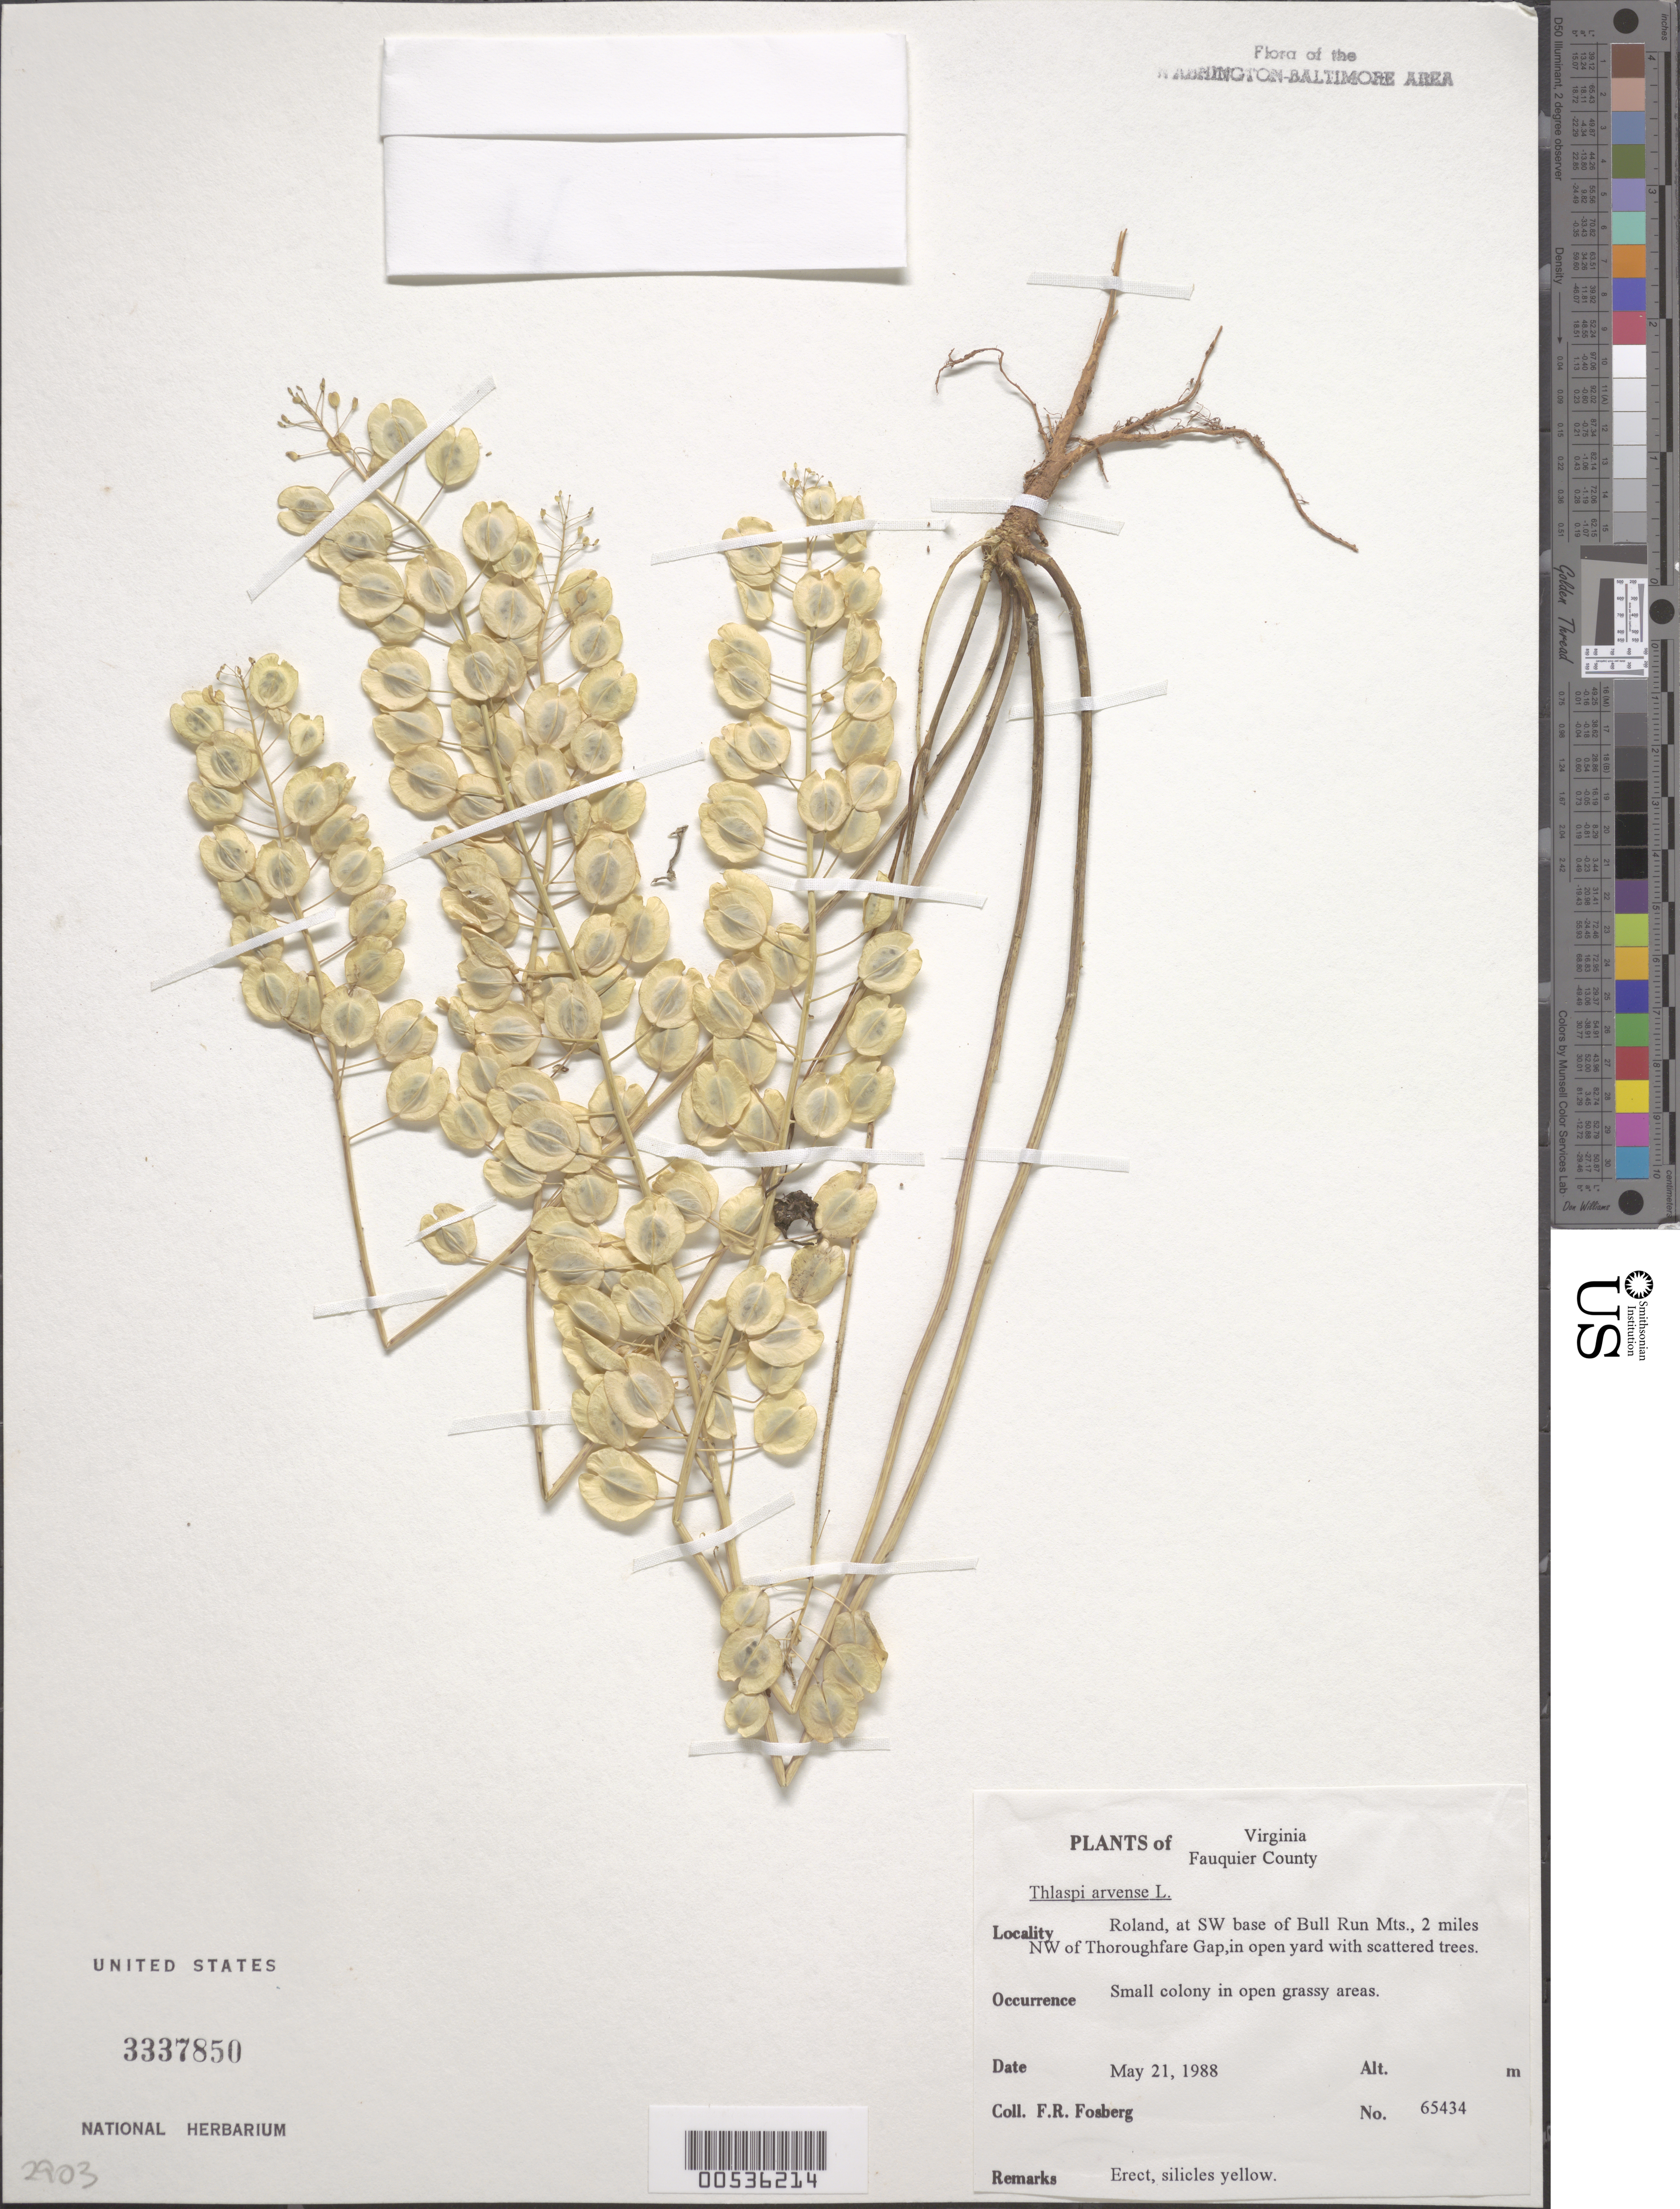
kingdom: Plantae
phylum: Tracheophyta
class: Magnoliopsida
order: Brassicales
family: Brassicaceae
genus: Thlaspi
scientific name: Thlaspi arvense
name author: L.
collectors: F. R. Fosberg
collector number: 65434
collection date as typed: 21 May 1988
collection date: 1988-05-21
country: United States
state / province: Virginia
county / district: Fauquier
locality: Roland, SW base of Bull Run Mts., NW of Thorofare Gap Bull Run Mts.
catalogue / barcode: US 3337850